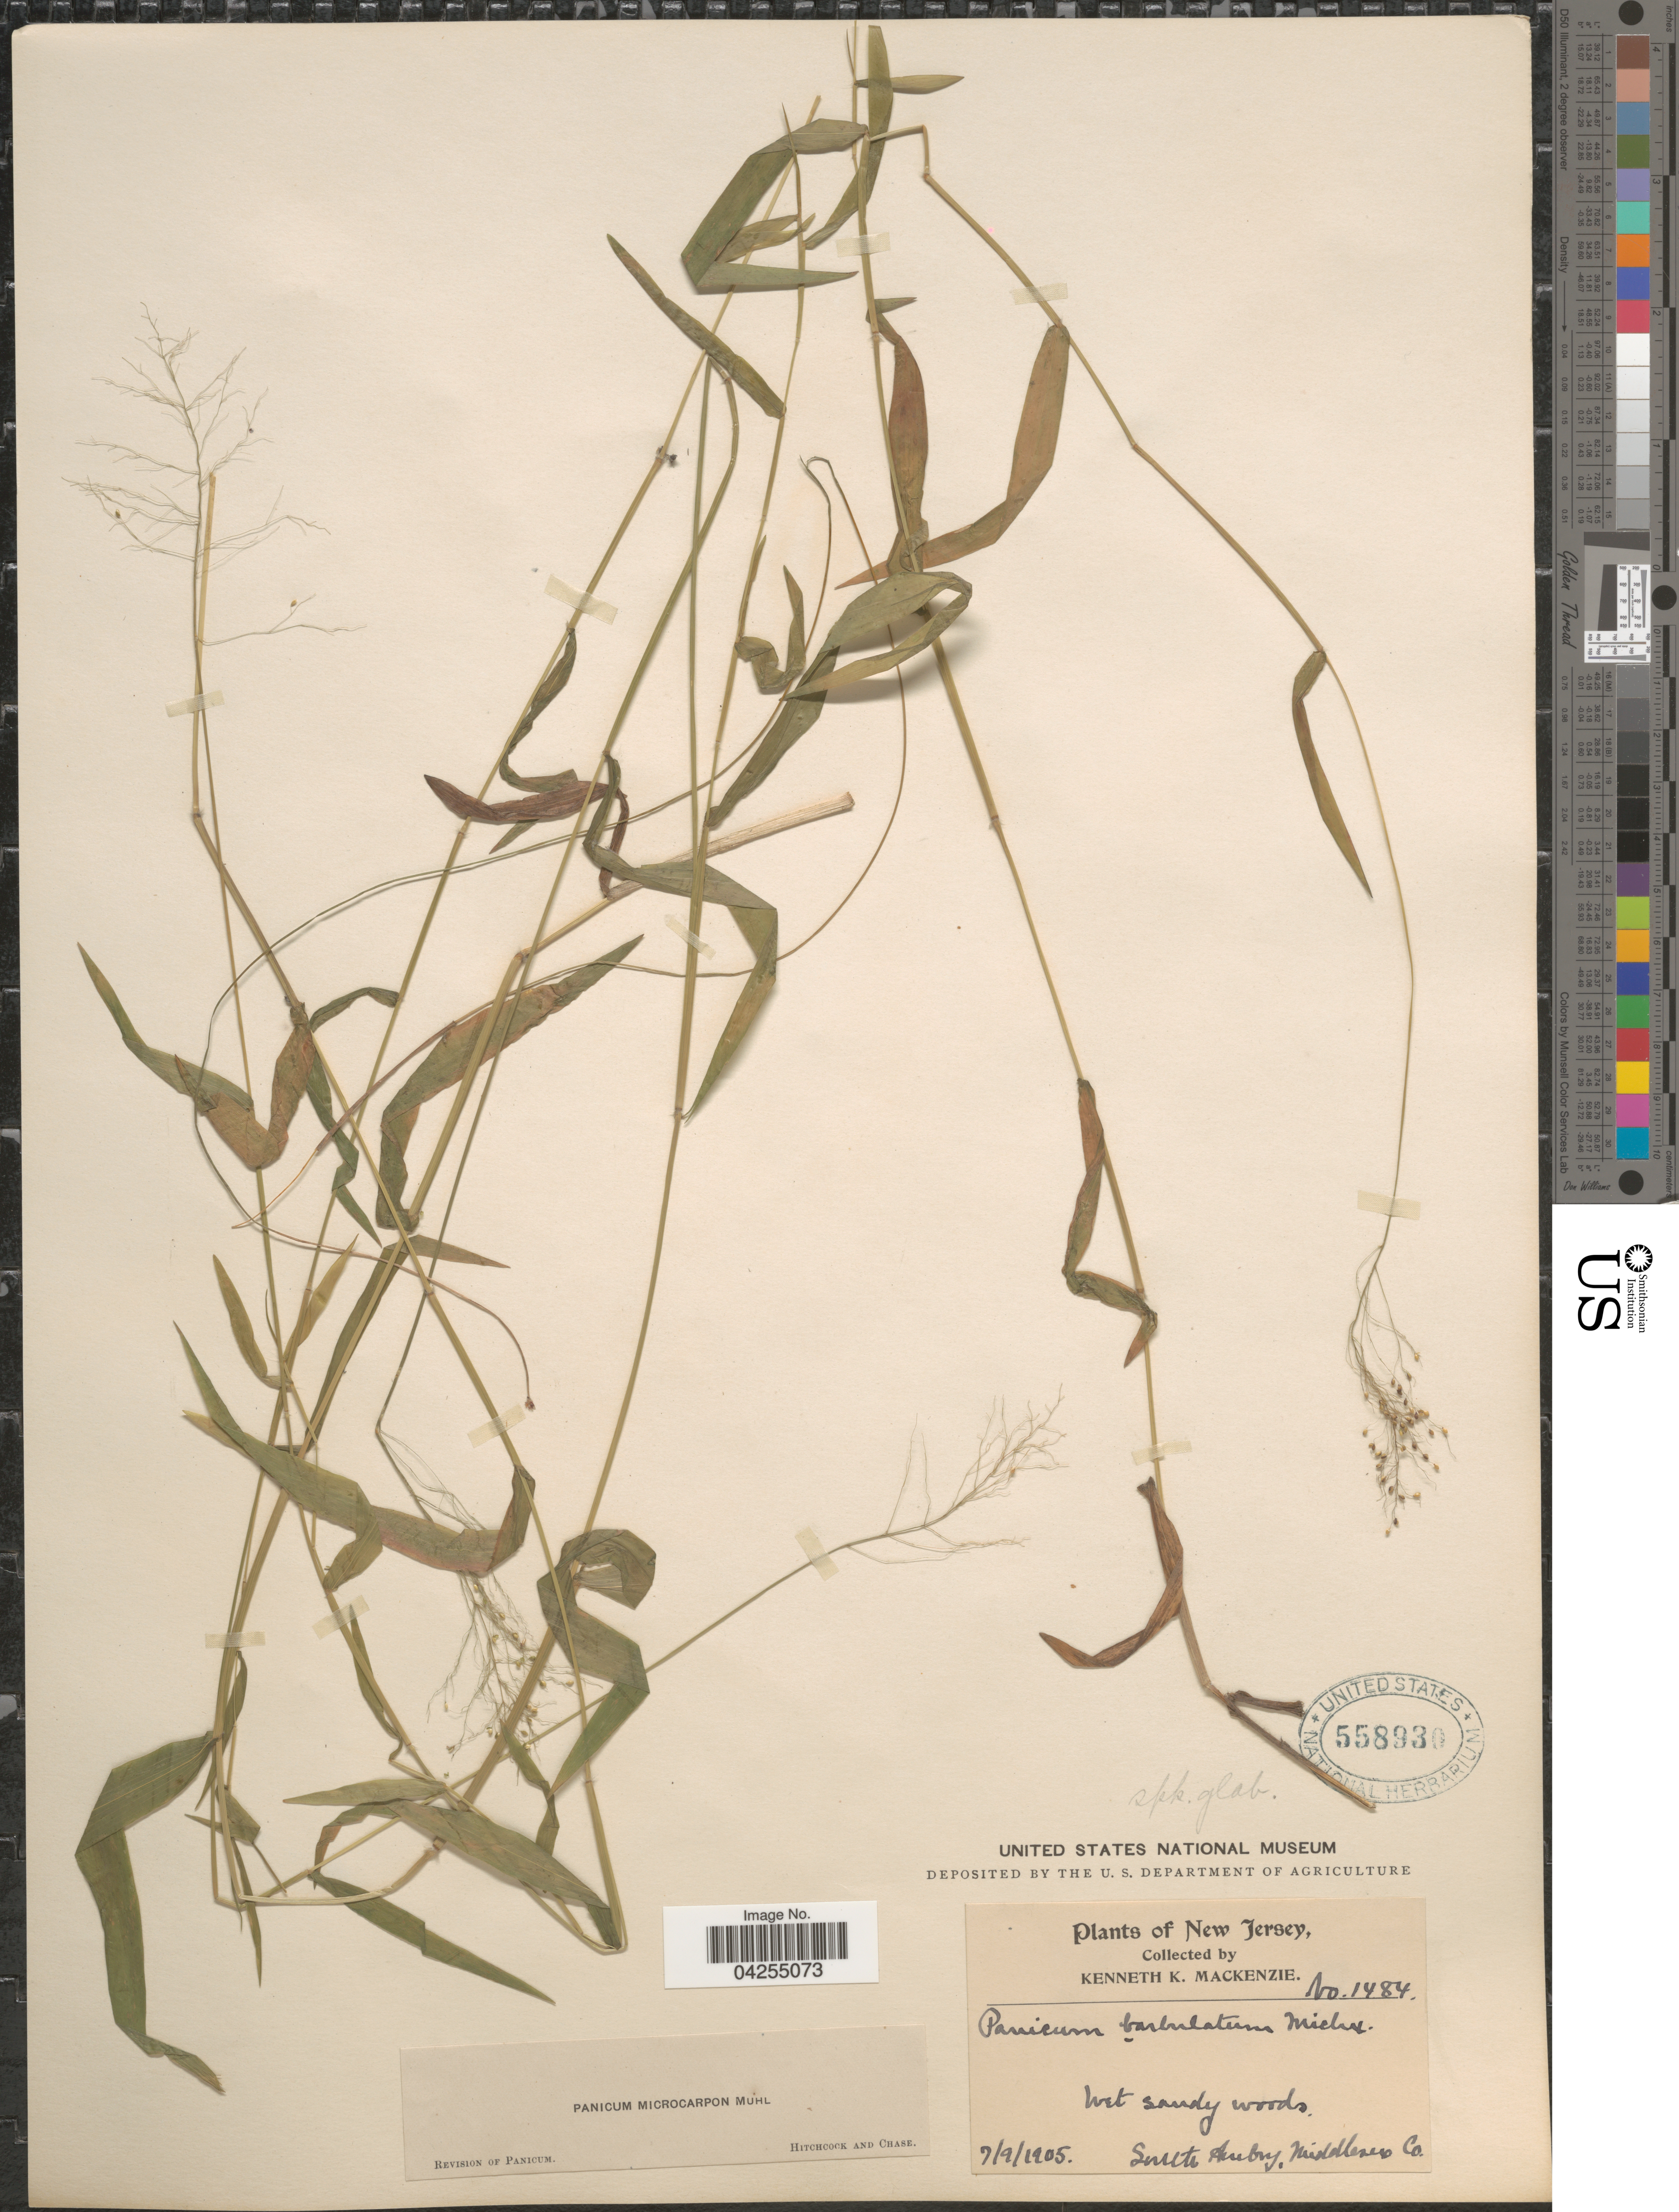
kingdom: Plantae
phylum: Tracheophyta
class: Liliopsida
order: Poales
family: Poaceae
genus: Dichanthelium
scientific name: Dichanthelium dichotomum var. dichotomum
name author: (L.) Gould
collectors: K. K. Mackenzie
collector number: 1484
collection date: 1905-07-09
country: United States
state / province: New Jersey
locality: Wet sandy woods. South Amboy, Middlesex Co.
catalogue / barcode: US 558930